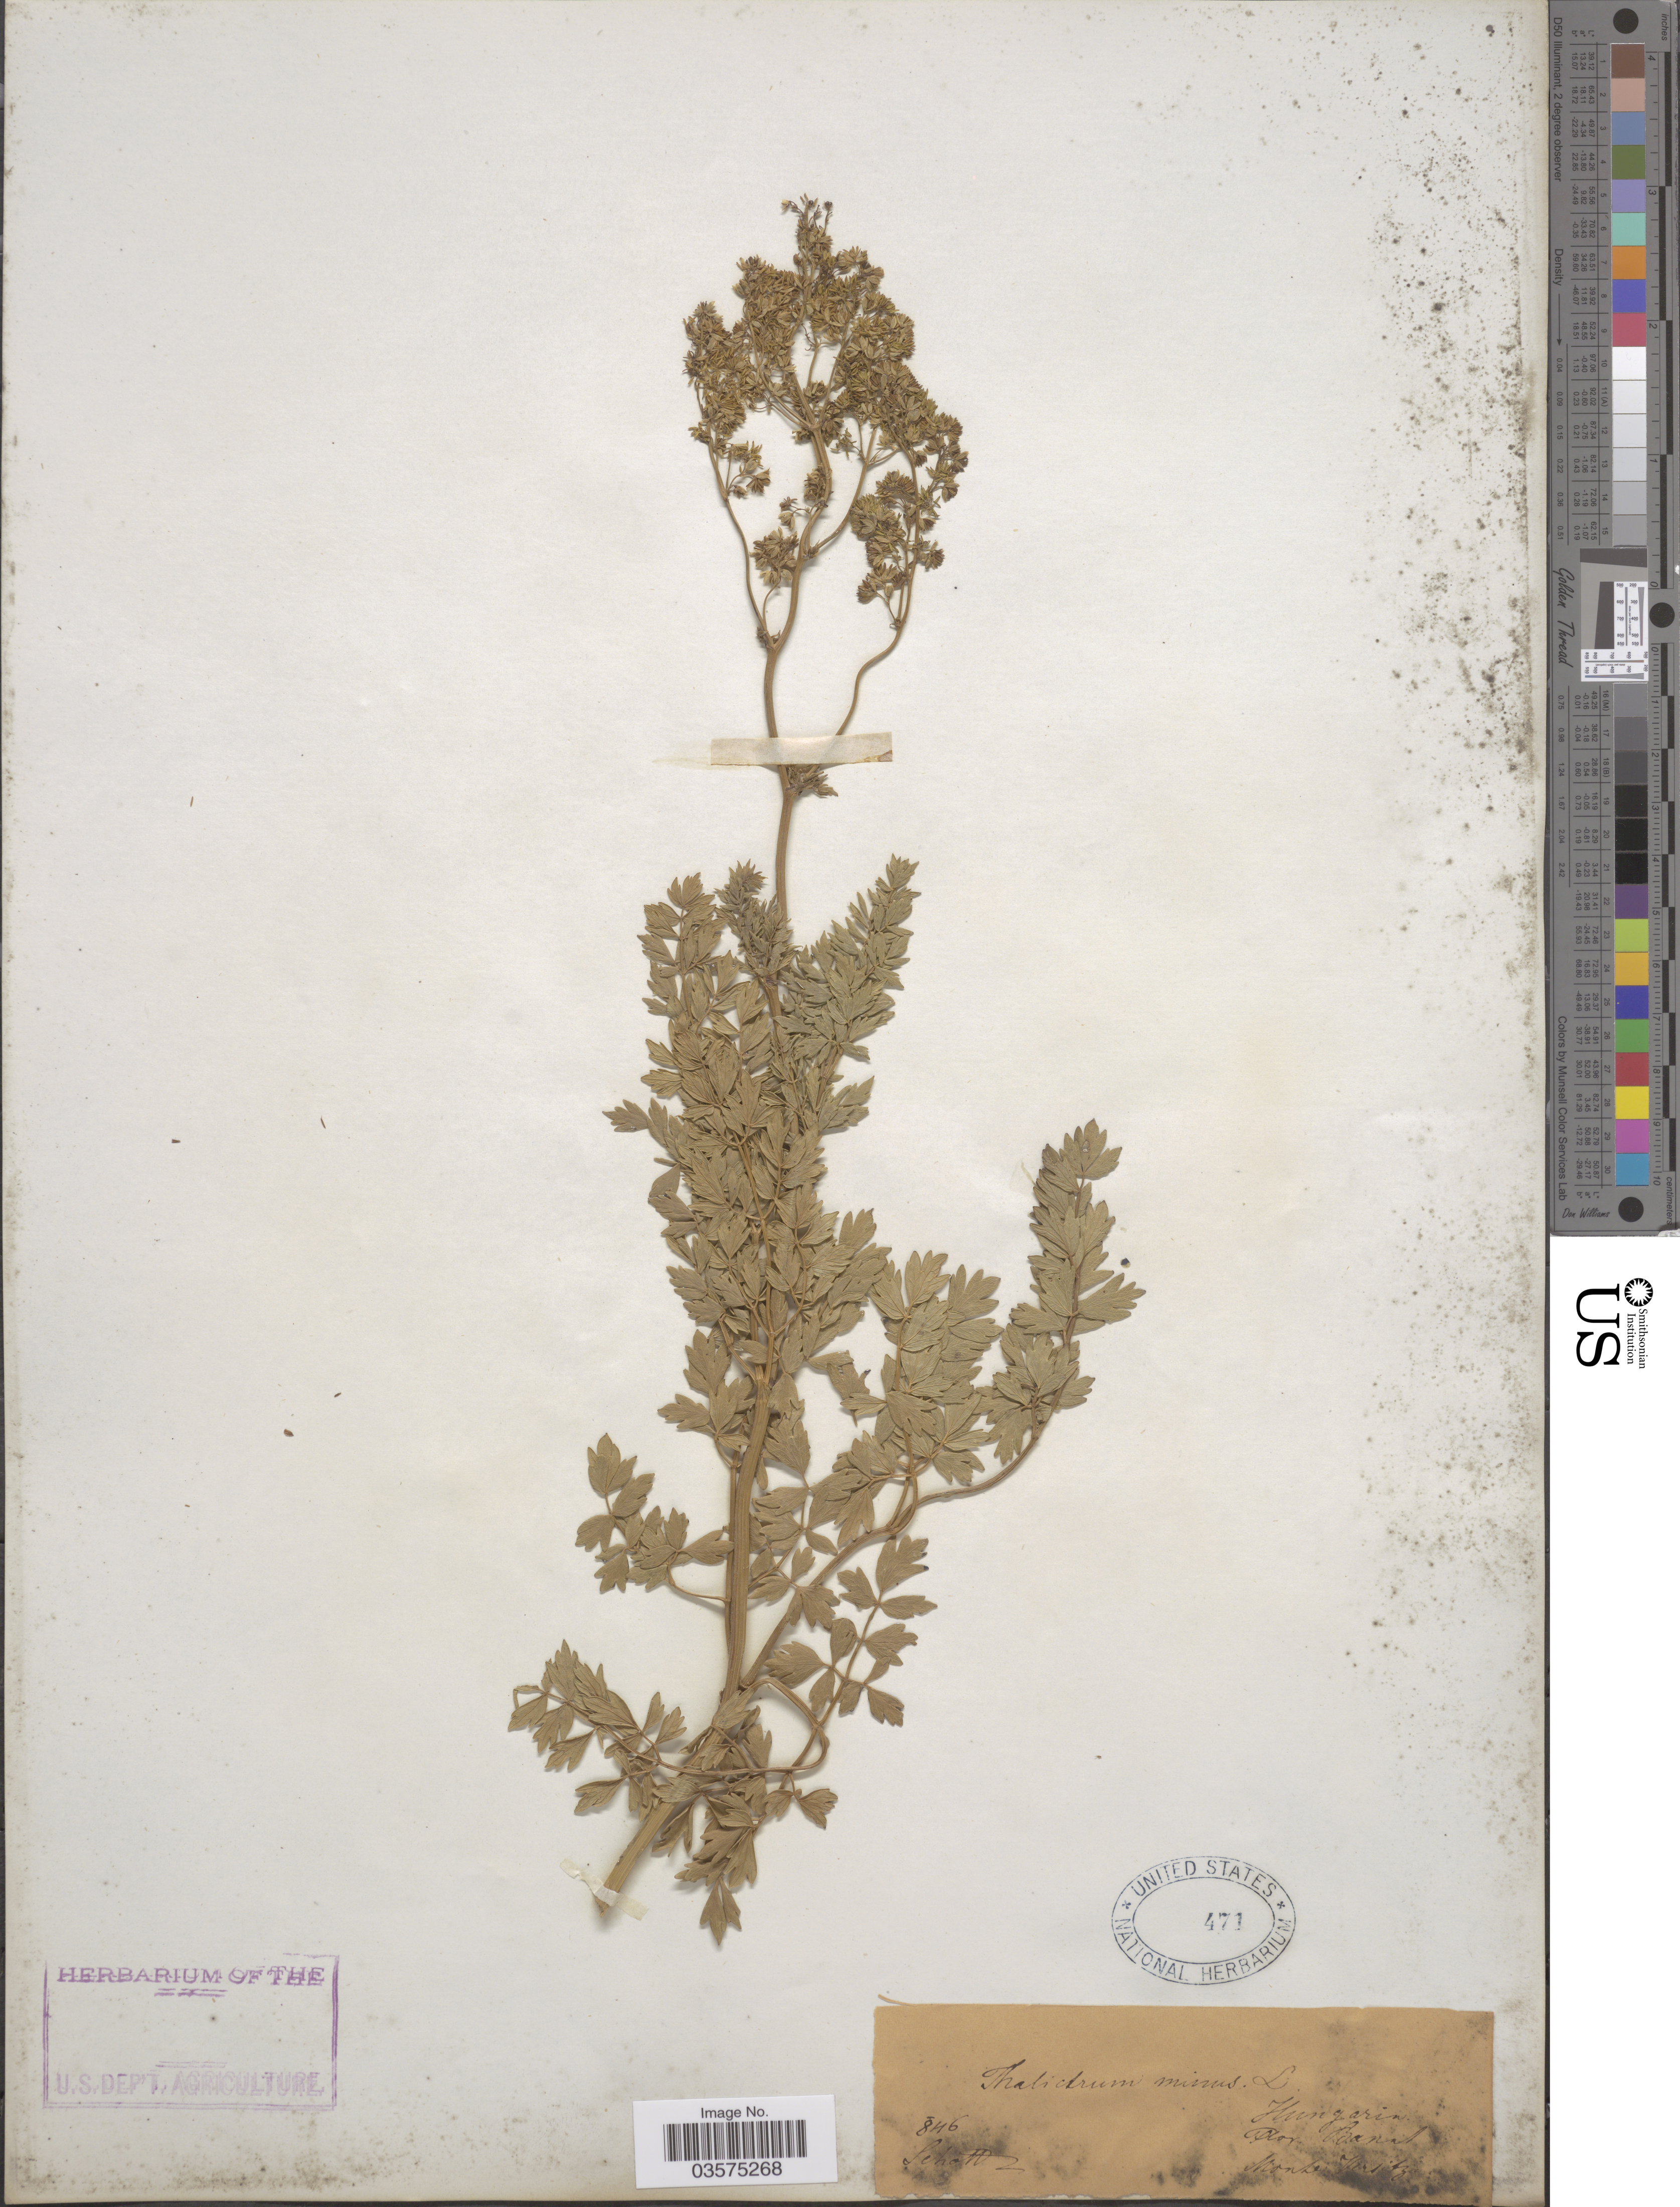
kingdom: Plantae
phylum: Tracheophyta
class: Magnoliopsida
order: Ranunculales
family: Ranunculaceae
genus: Thalictrum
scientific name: Thalictrum minus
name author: L.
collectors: -. Schottz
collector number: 846*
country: Hungary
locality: Flor Banal. Monte Keritz. [interpreted]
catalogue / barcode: US 471